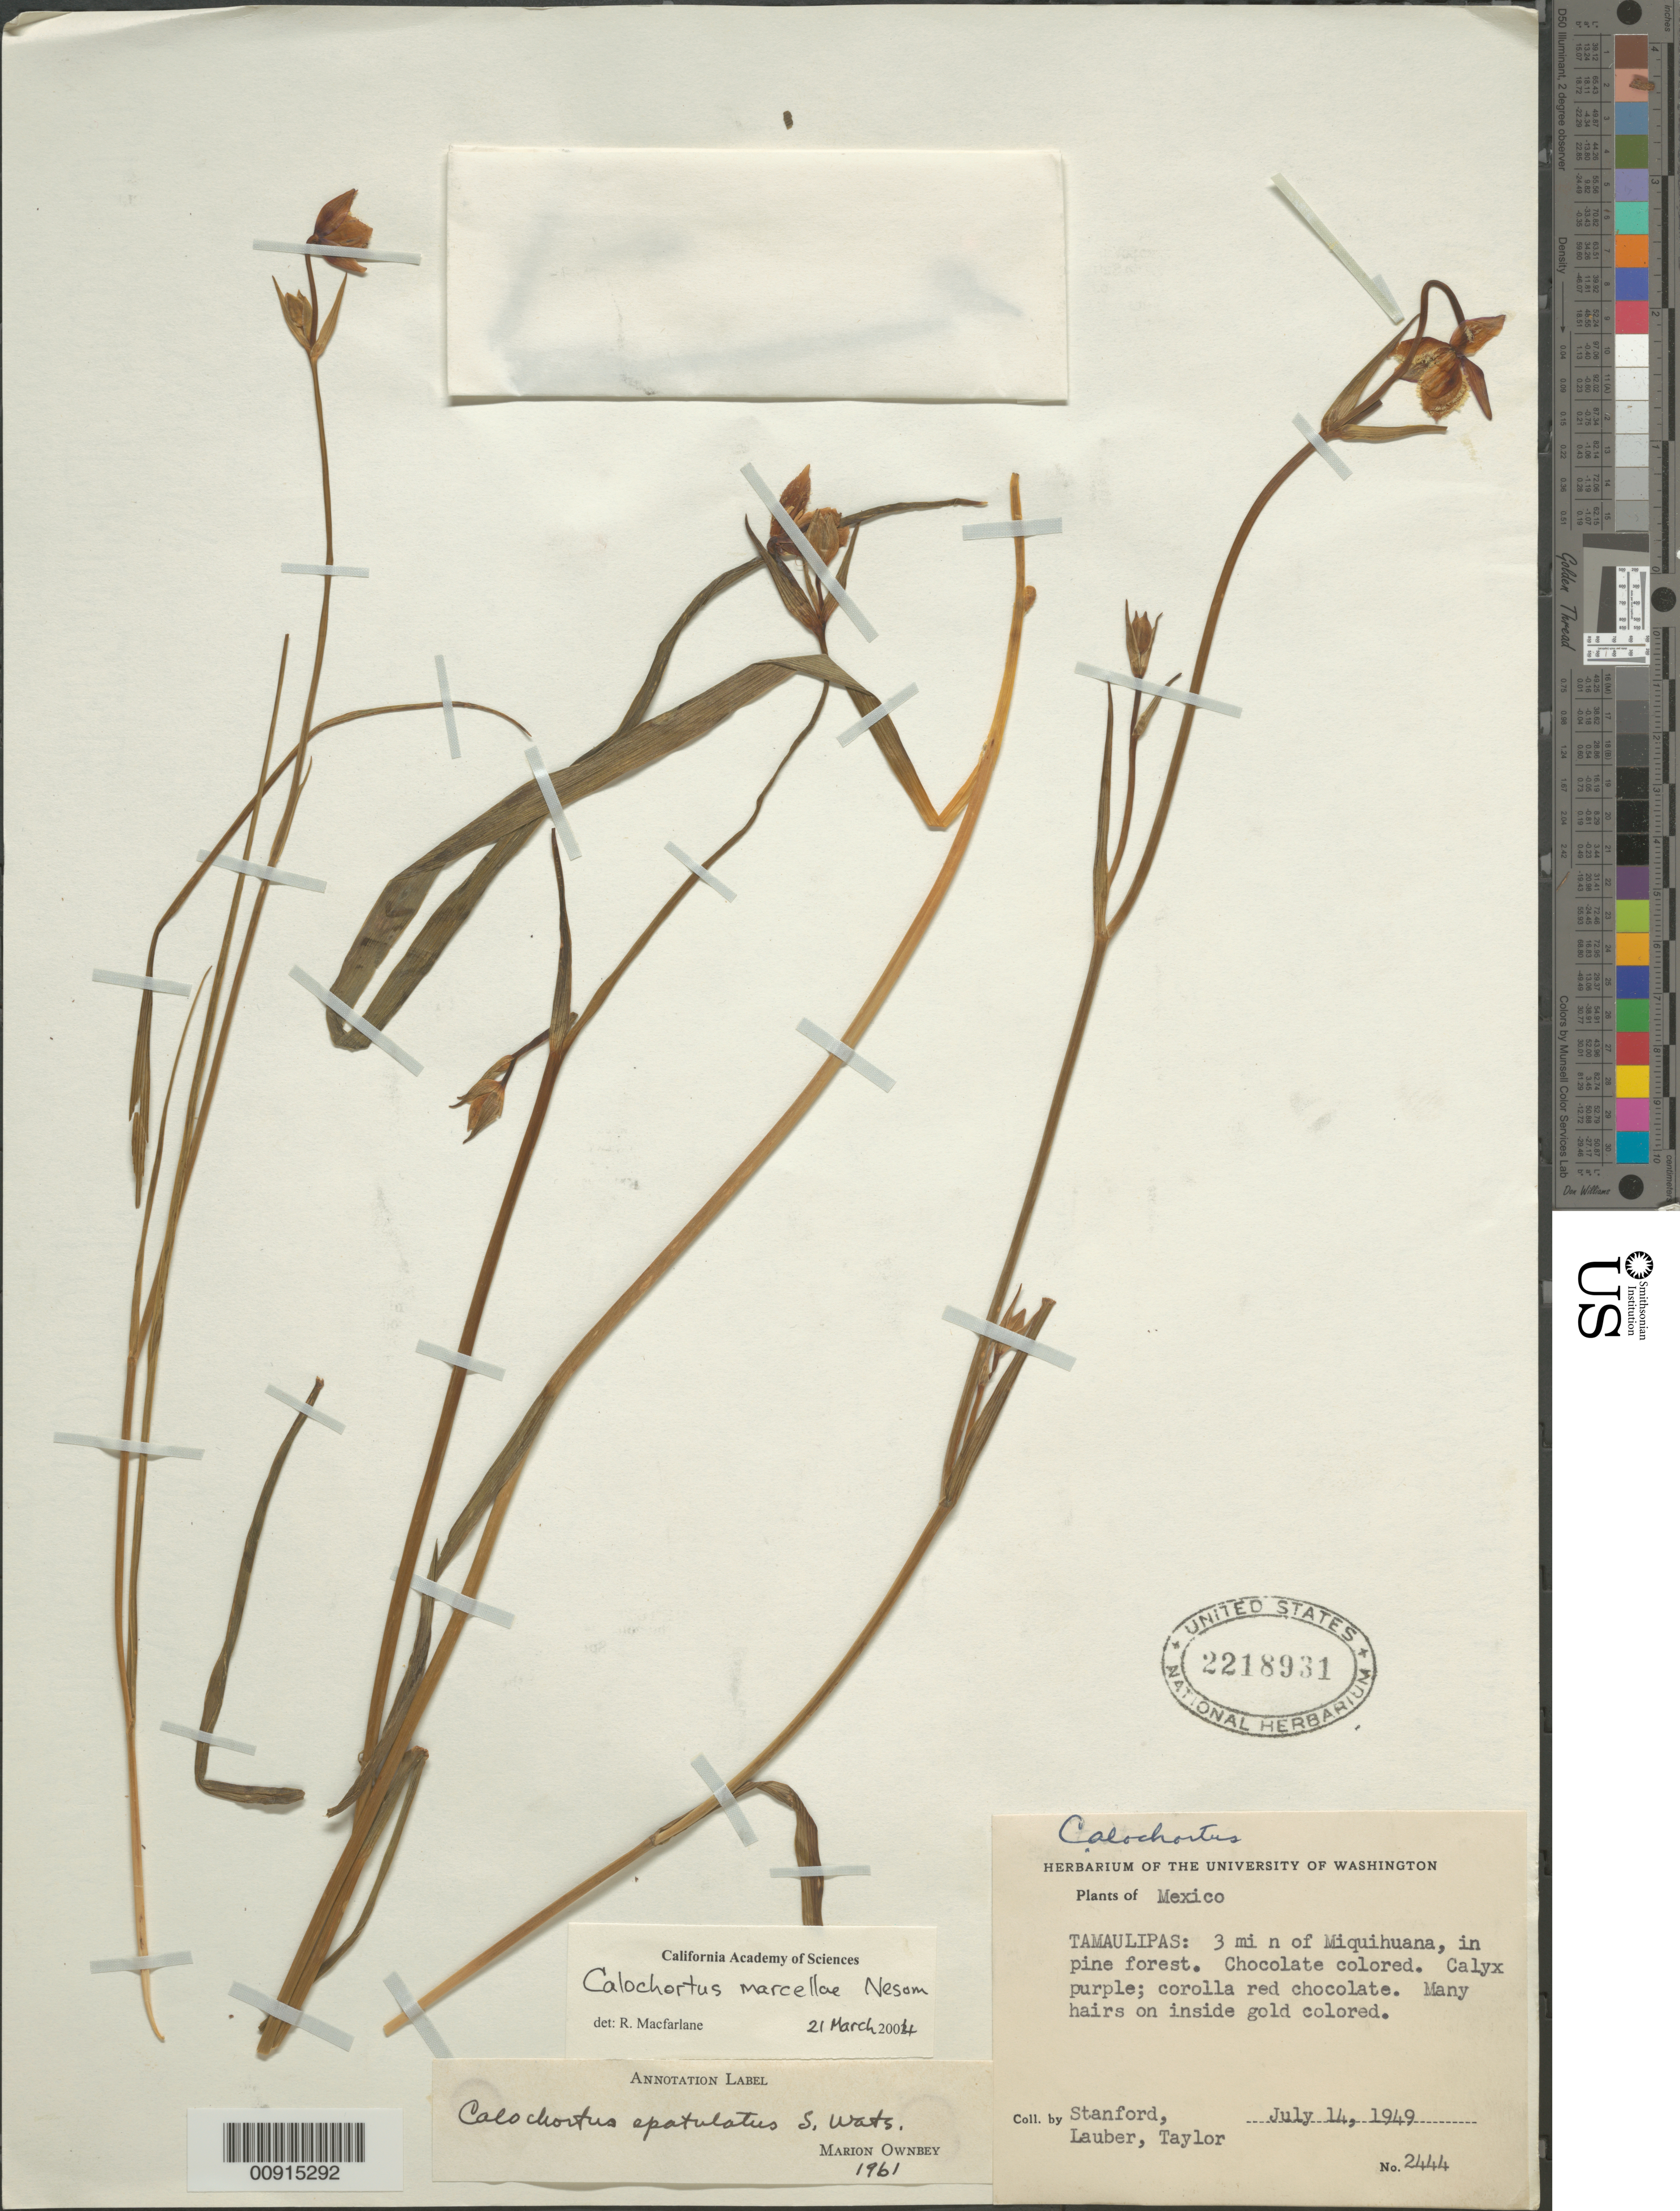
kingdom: Plantae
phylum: Tracheophyta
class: Liliopsida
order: Liliales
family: Liliaceae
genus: Calochortus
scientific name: Calochortus marcellae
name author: G.L. Nesom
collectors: -. Stanford, Lauber, -- & -- Taylor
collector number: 2444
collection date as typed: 14 Jul 1949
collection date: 1949-07-14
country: Mexico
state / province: Tamaulipas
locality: Tamaulipas, 3 mi N of Miquihuana.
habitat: In pine forest.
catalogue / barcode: US 2218931